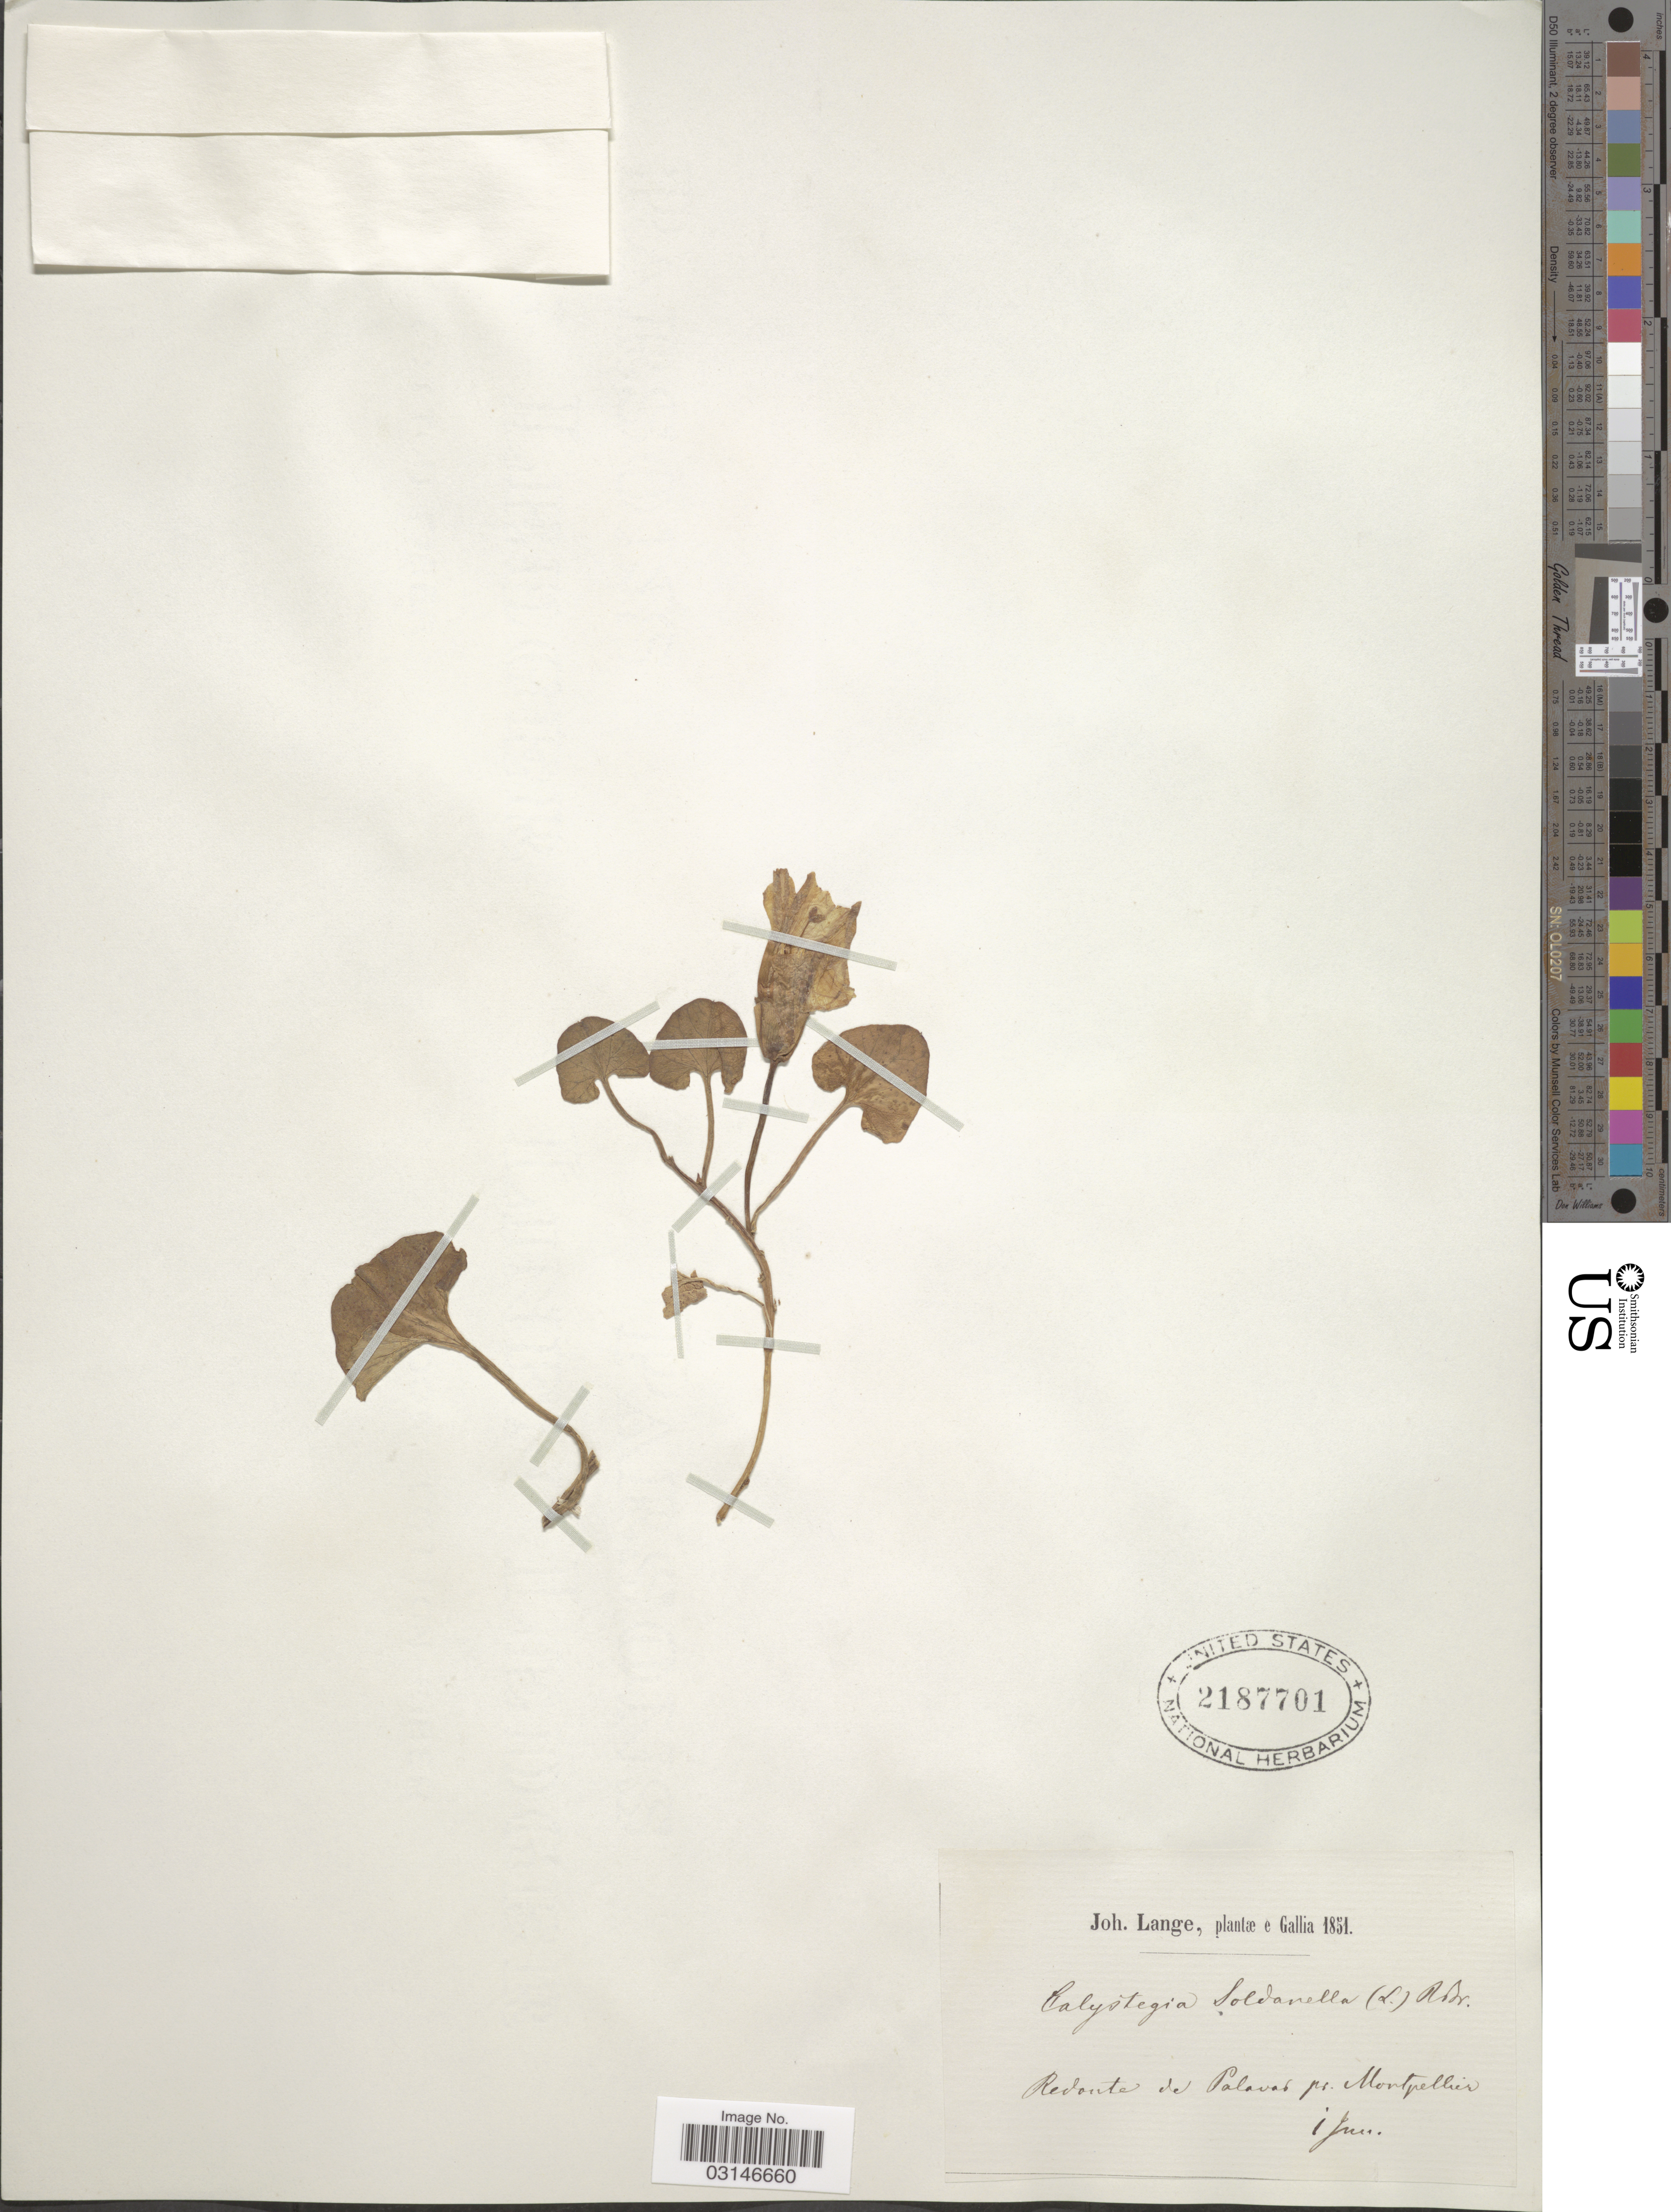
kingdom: Plantae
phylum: Tracheophyta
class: Magnoliopsida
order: Solanales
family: Convolvulaceae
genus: Calystegia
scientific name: Calystegia soldanella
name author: (L.) R. Br.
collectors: J. M. C. Lange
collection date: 1851-06-01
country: France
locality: Gallia. Redonte de Palavas pr. Montpellier.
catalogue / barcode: US 2187701